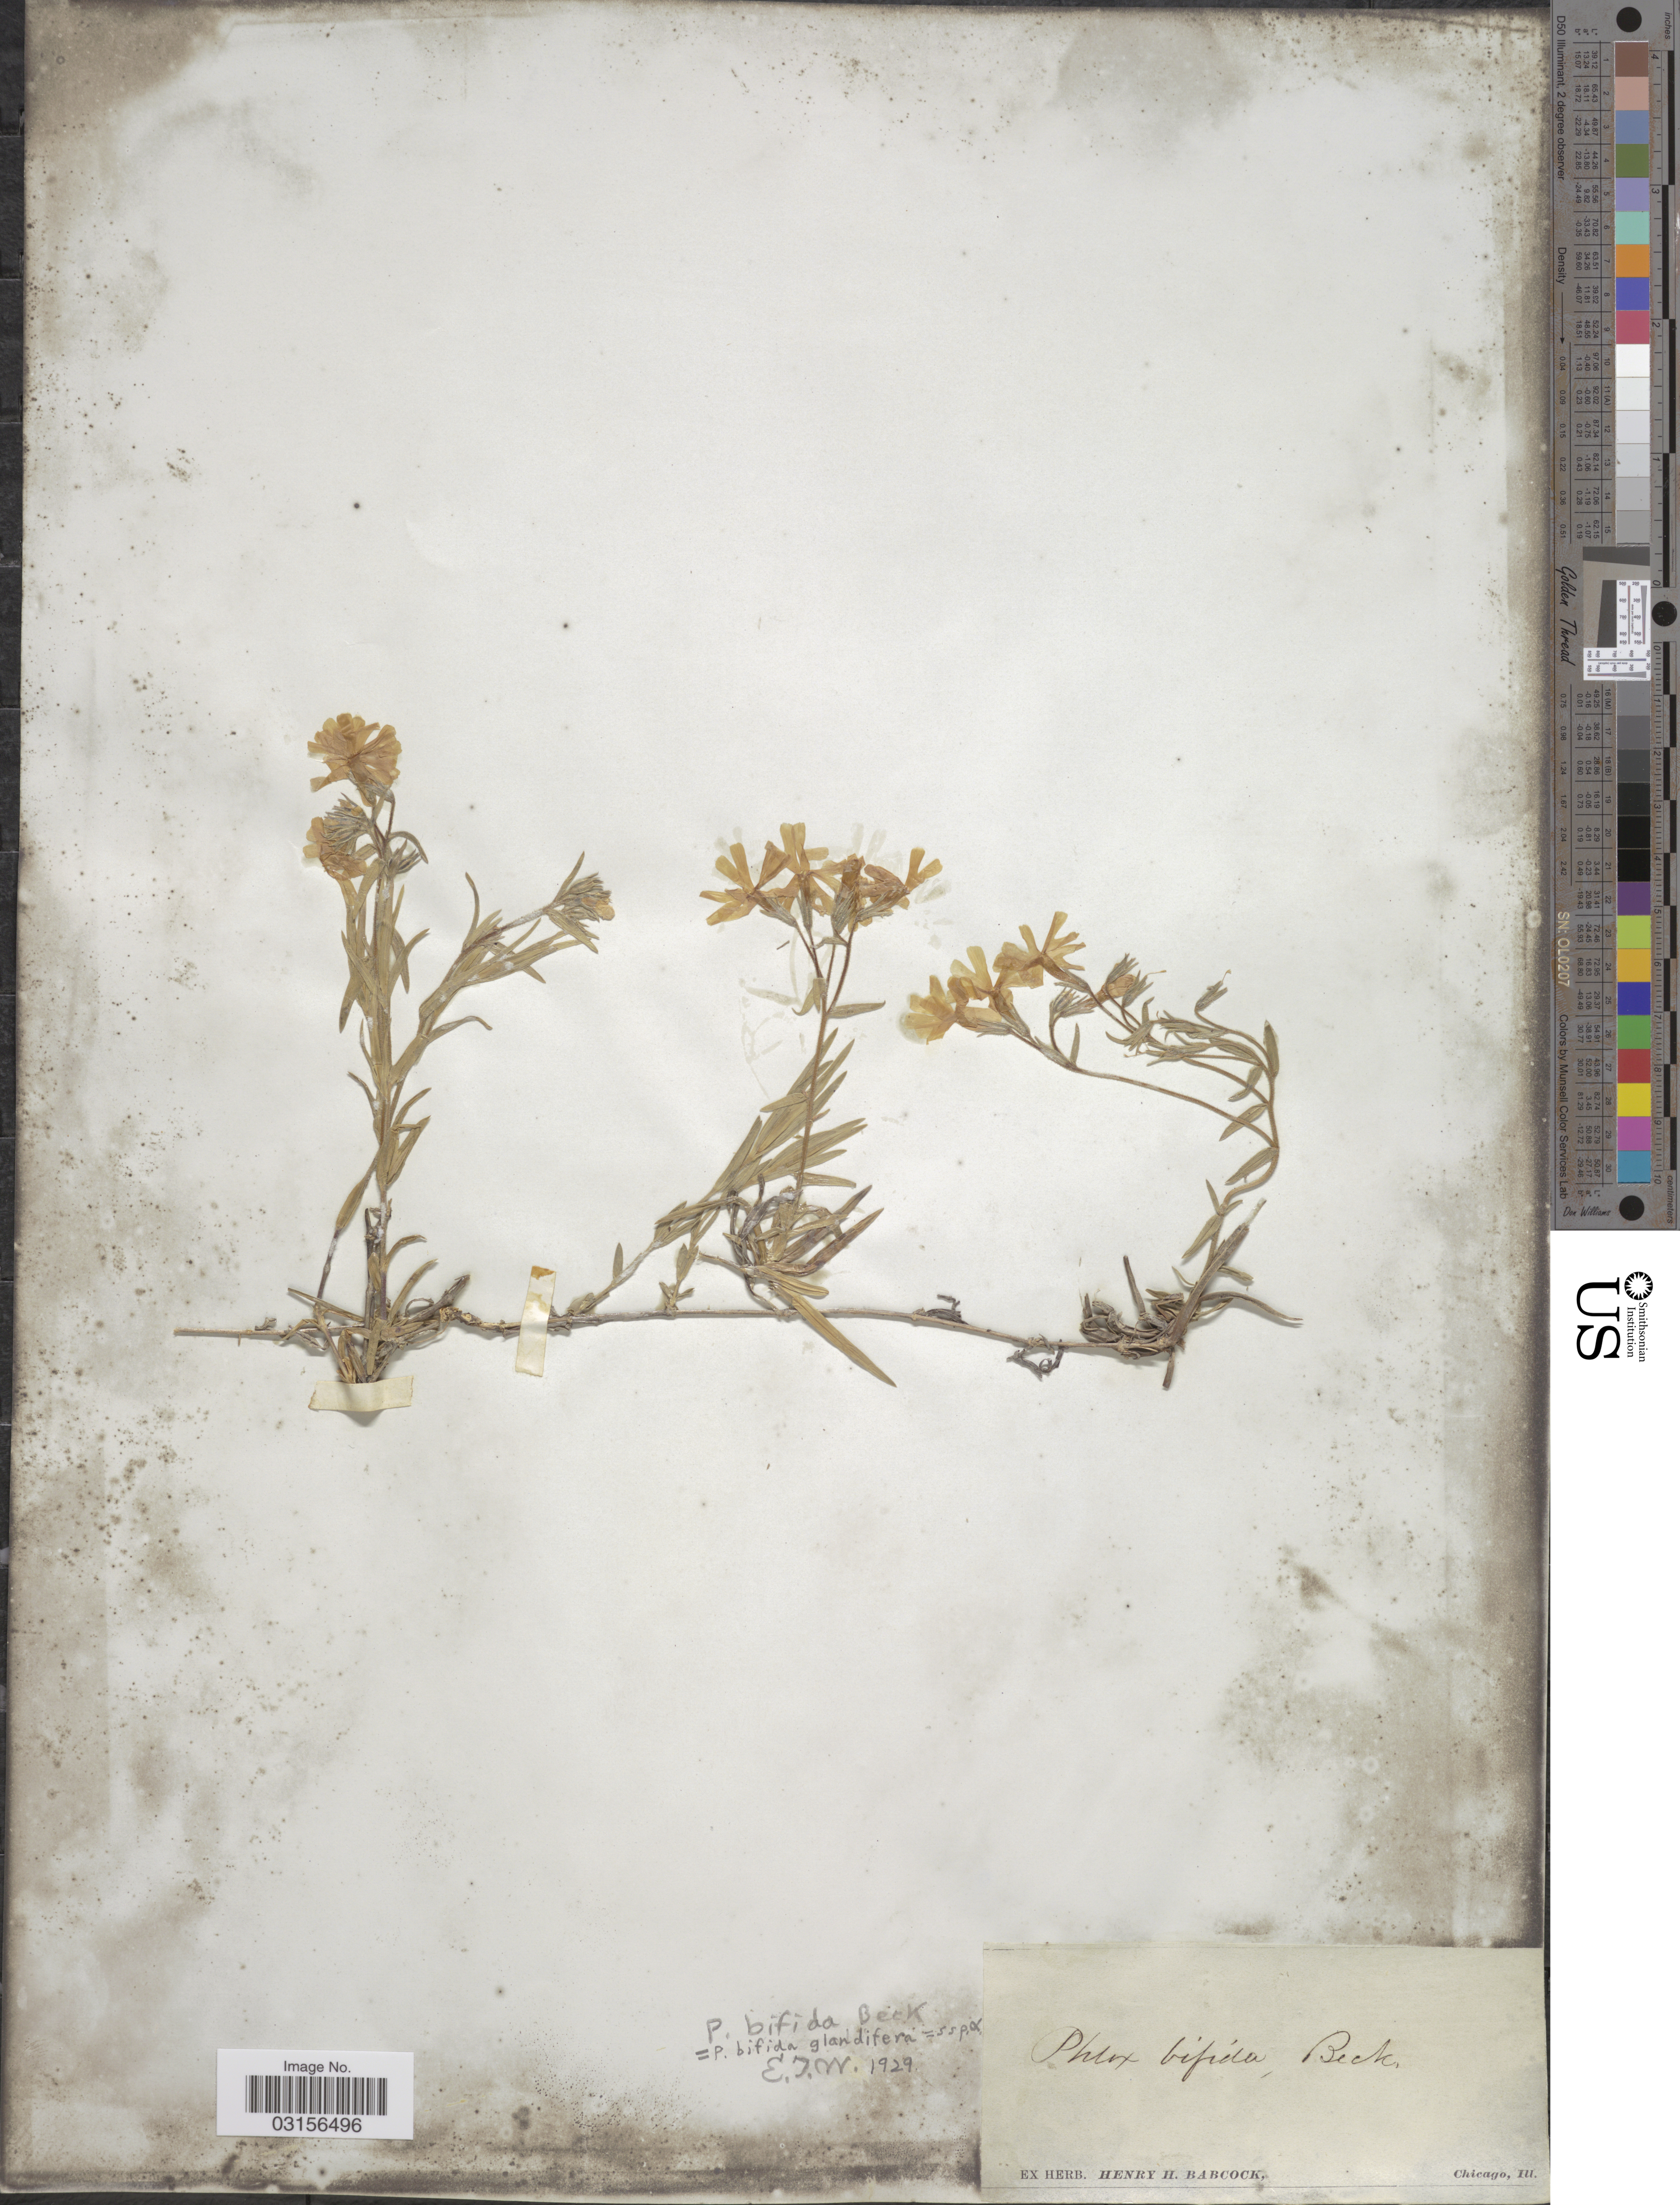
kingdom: Plantae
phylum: Tracheophyta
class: Magnoliopsida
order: Ericales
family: Polemoniaceae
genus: Phlox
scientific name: Phlox bifida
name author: L.C. Beck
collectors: ex herb. Henry Homes Babcock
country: United States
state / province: Illinois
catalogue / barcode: US 103139